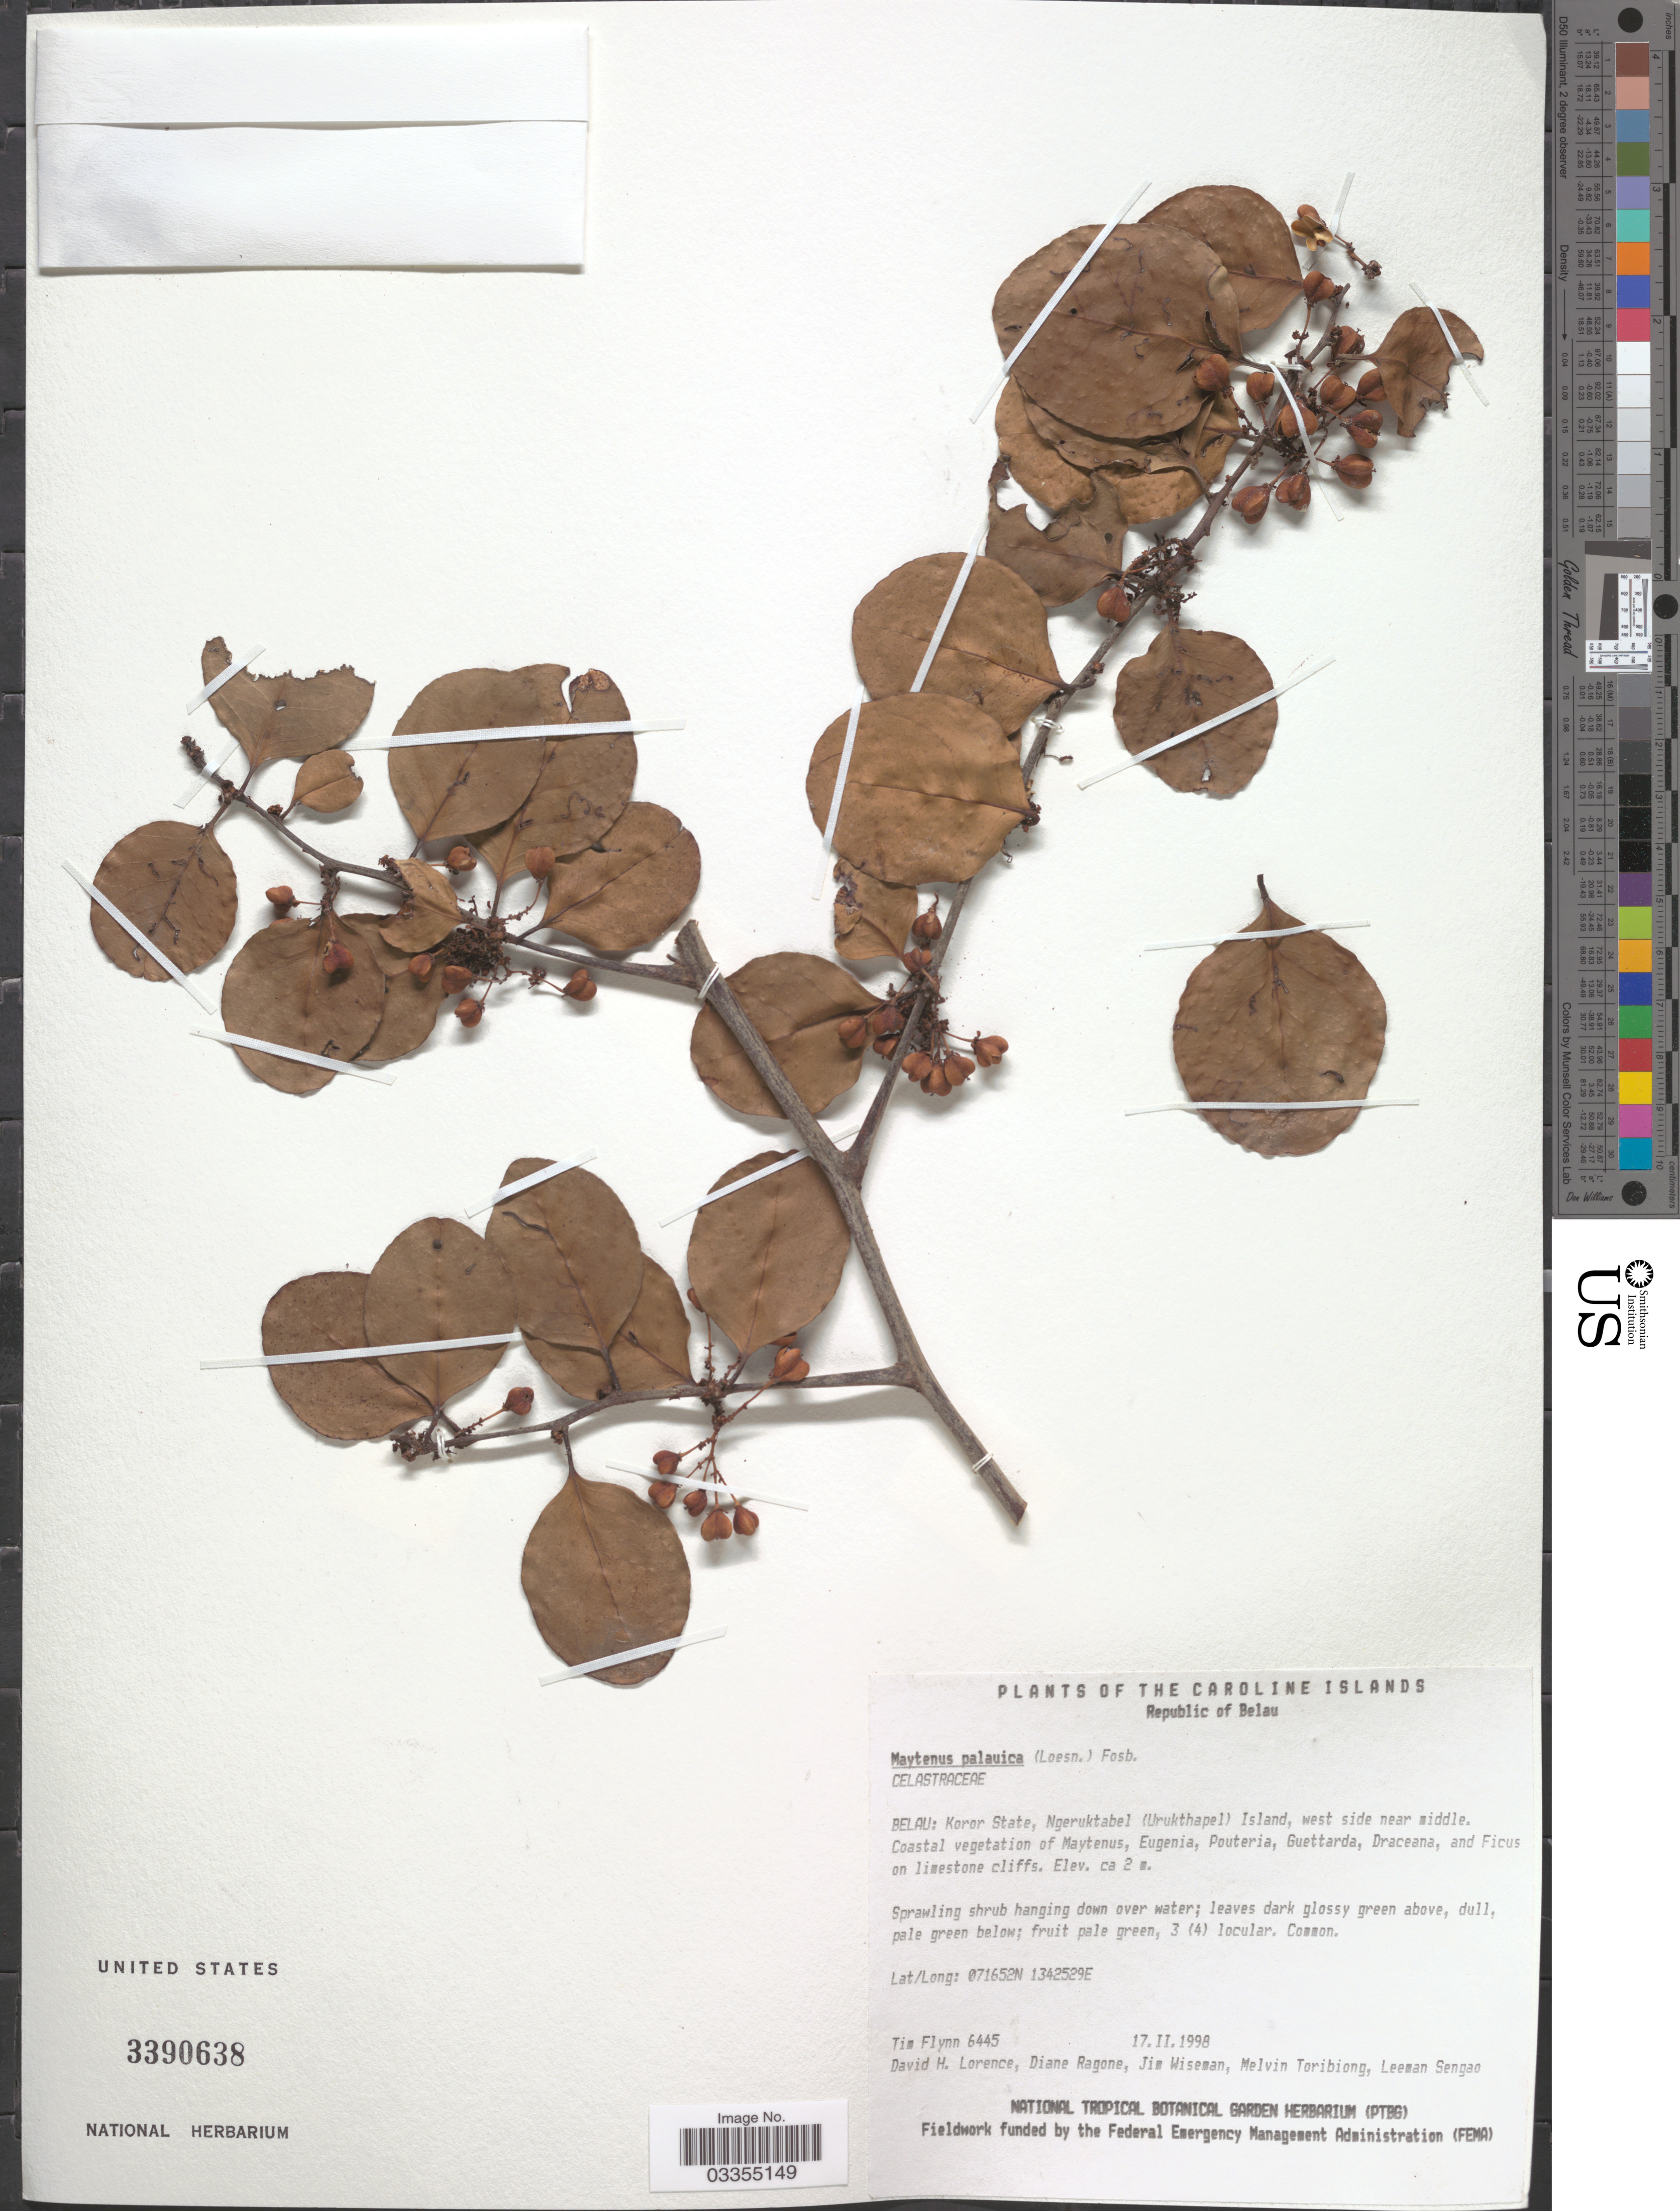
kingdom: Plantae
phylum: Tracheophyta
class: Magnoliopsida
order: Celastrales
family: Celastraceae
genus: Gymnosporia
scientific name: Gymnosporia palauica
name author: Loes.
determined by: Wagner, W. L., (BOT), Smithsonian Institution - National Museum of Natural History (UNITED STATES)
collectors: T. Flynn, D. Lorence, D. Ragone, J. Wiseman & et al.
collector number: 6445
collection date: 1998-02-17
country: Palau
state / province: Koror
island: Ngeruktabel [Urukthapel]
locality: The Caroline Islands. Republic of Belau. Koror State, Ngeruktabel (Urukthapel) Island, west side near middle.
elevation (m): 2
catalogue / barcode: US 3390638